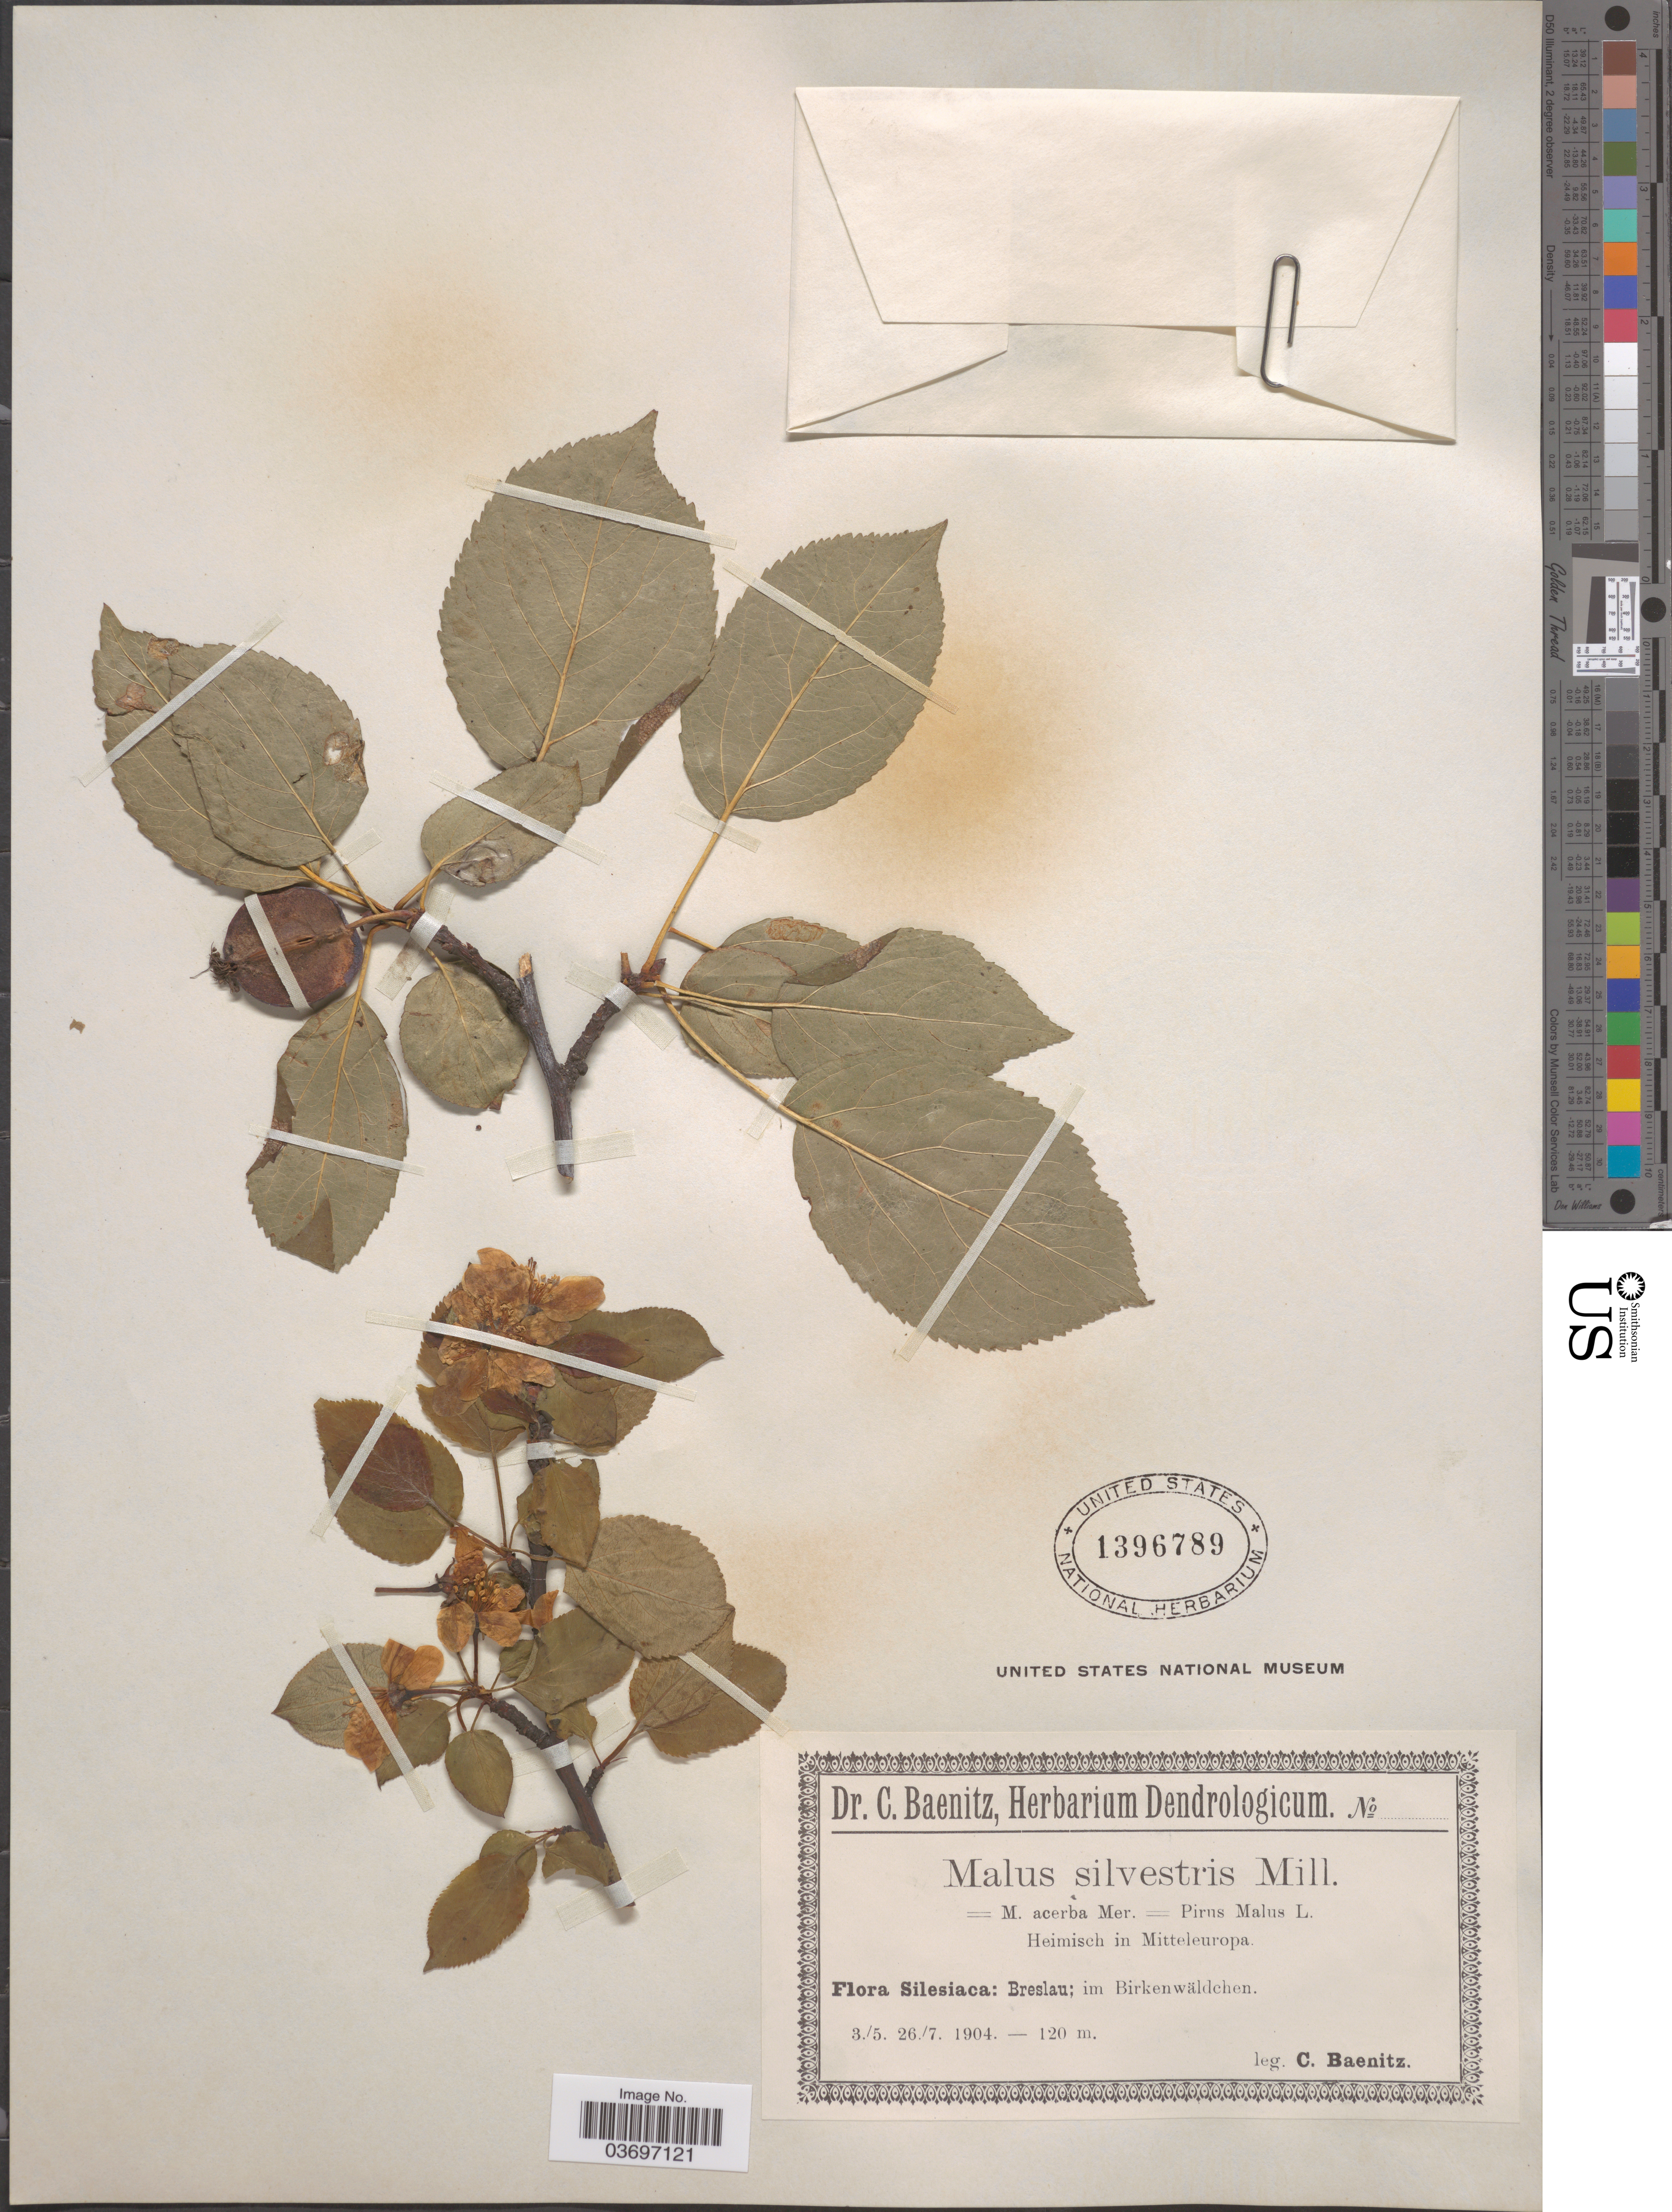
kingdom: Plantae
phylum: Tracheophyta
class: Magnoliopsida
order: Rosales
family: Rosaceae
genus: Malus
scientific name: Malus sylvestris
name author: (L.) Mill.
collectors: C. G. Baenitz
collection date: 1904-05-03/1904-07-26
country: Poland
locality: Silesiaca: Breslau; im Birkenwäldchen.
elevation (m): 120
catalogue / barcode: US 1396789